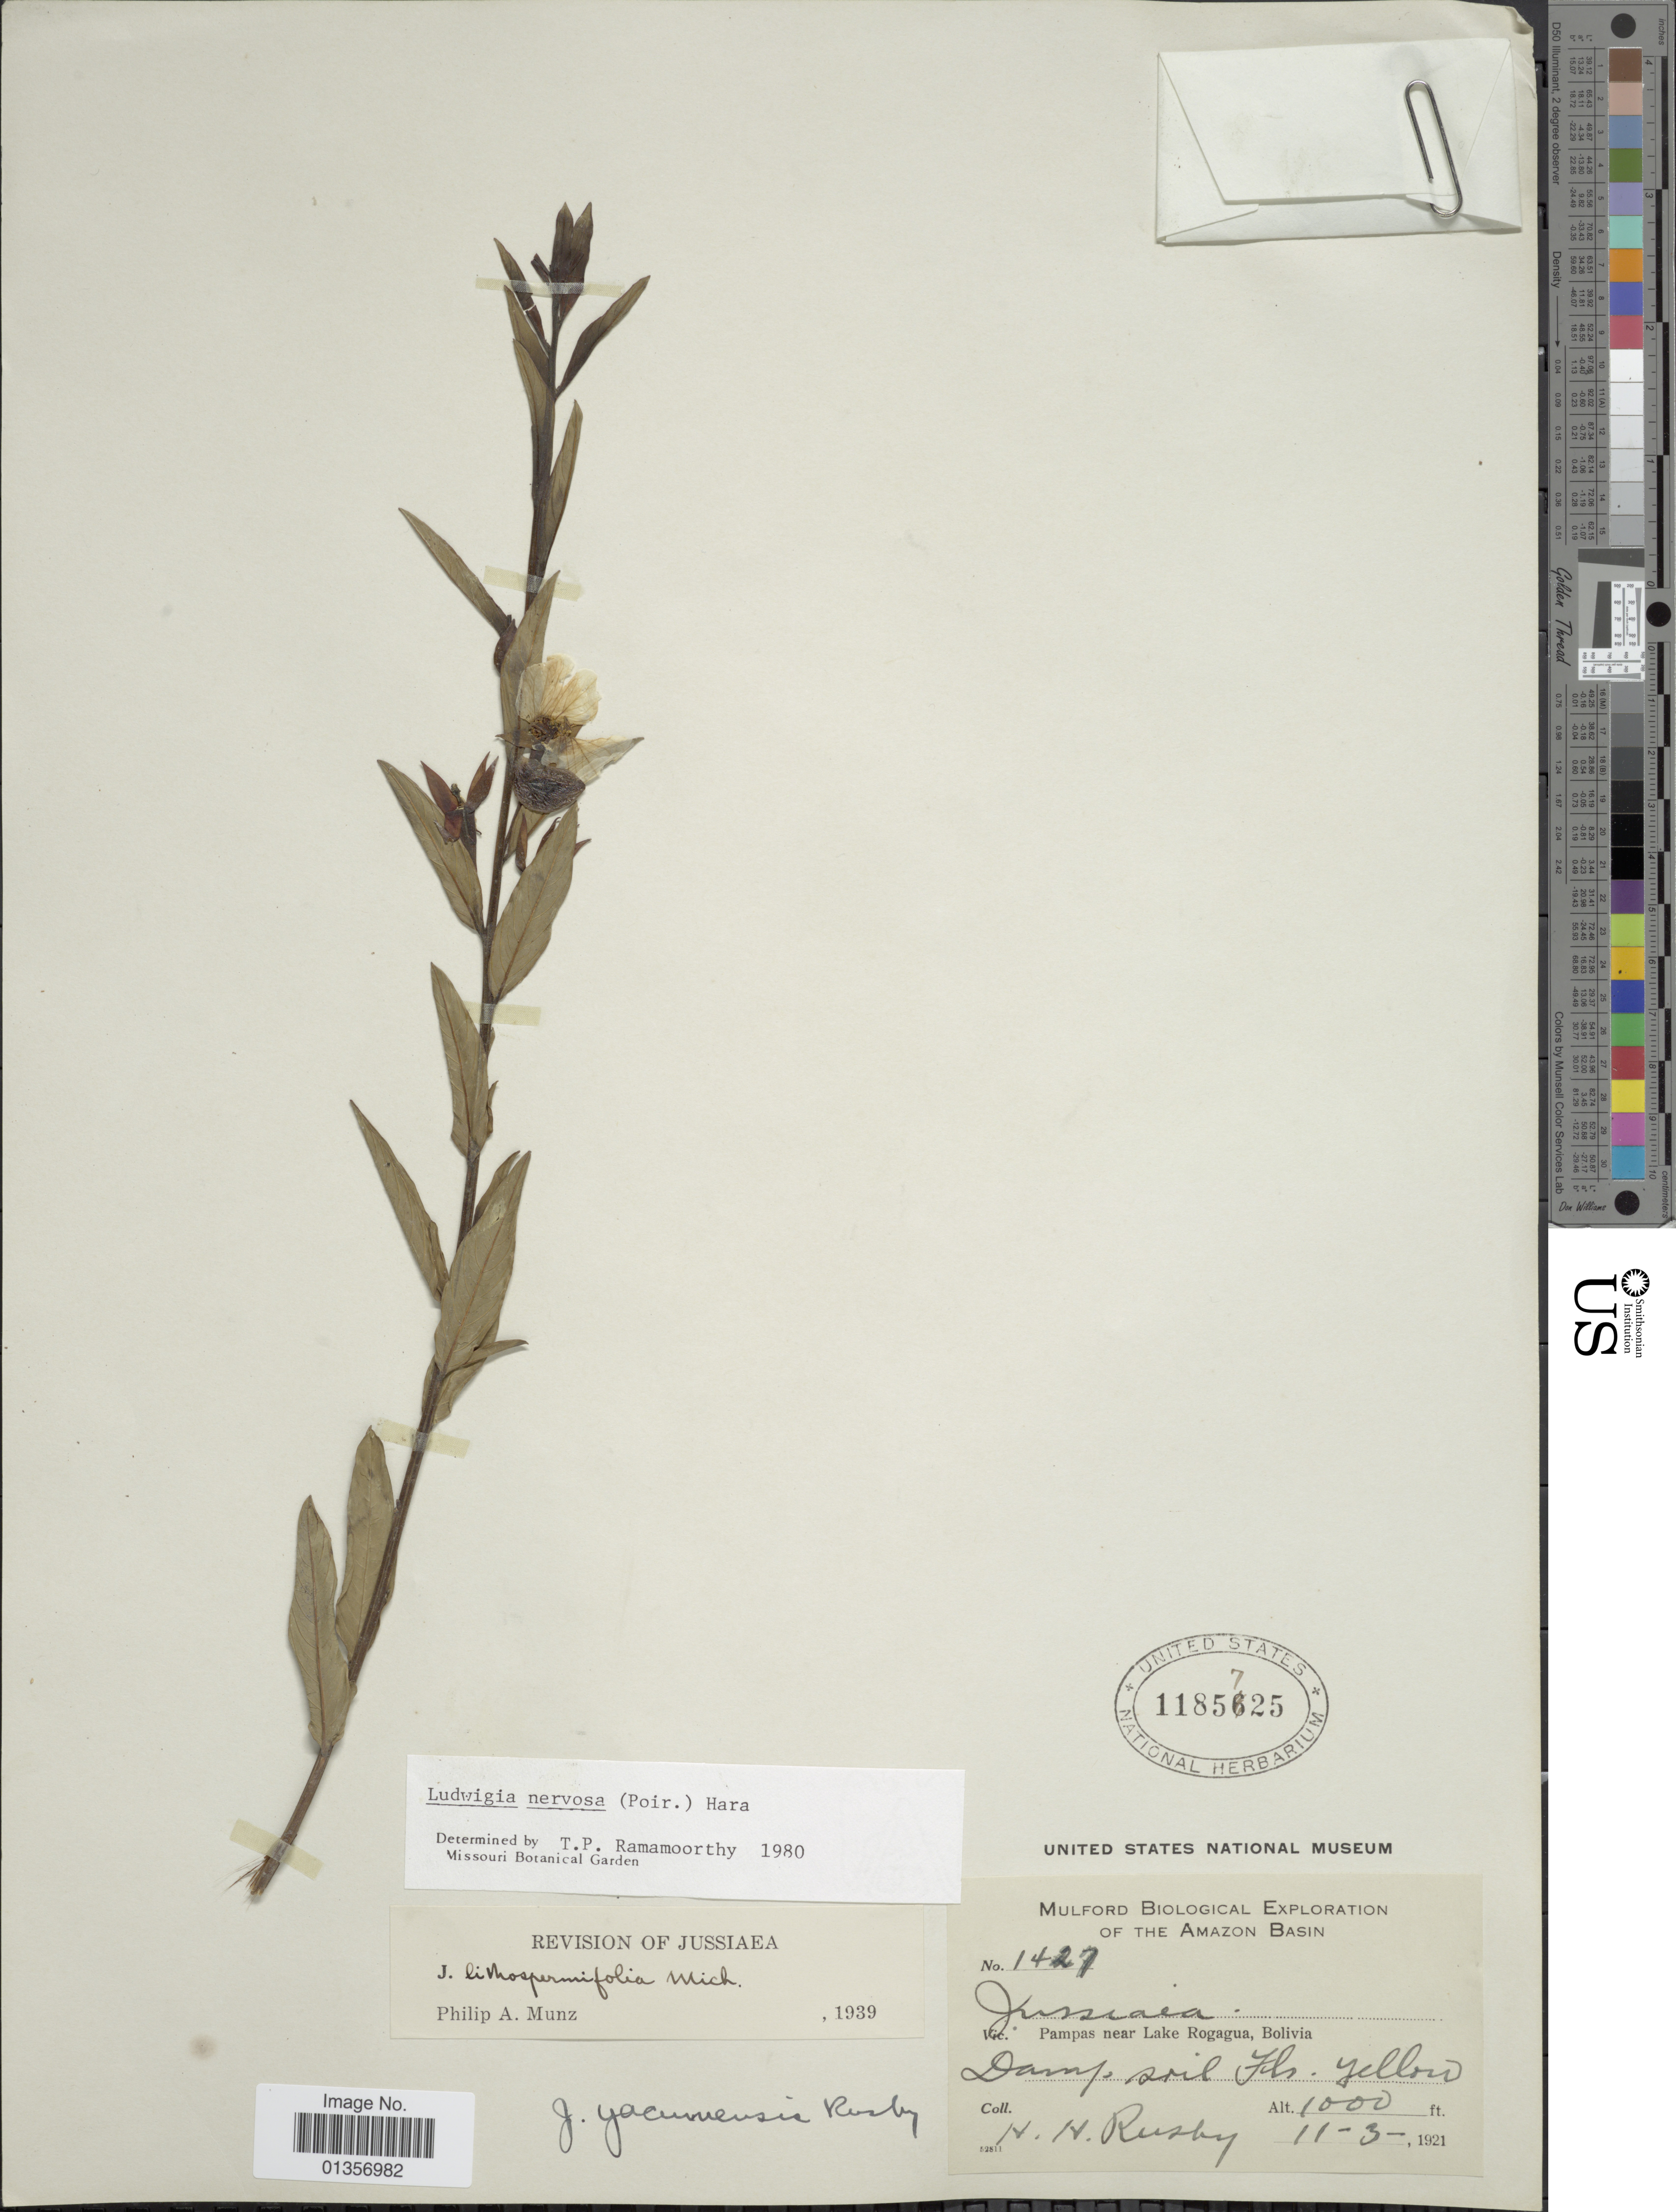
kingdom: Plantae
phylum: Tracheophyta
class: Magnoliopsida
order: Myrtales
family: Onagraceae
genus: Ludwigia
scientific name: Ludwigia nervosa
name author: (Poir.) H. Hara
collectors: H. H. Rusby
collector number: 1427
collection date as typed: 11-3-1921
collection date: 1921-11-03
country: Bolivia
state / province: Beni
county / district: José Ballivián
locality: Pampas near Lake Rogagua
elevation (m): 305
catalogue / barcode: US 1185725